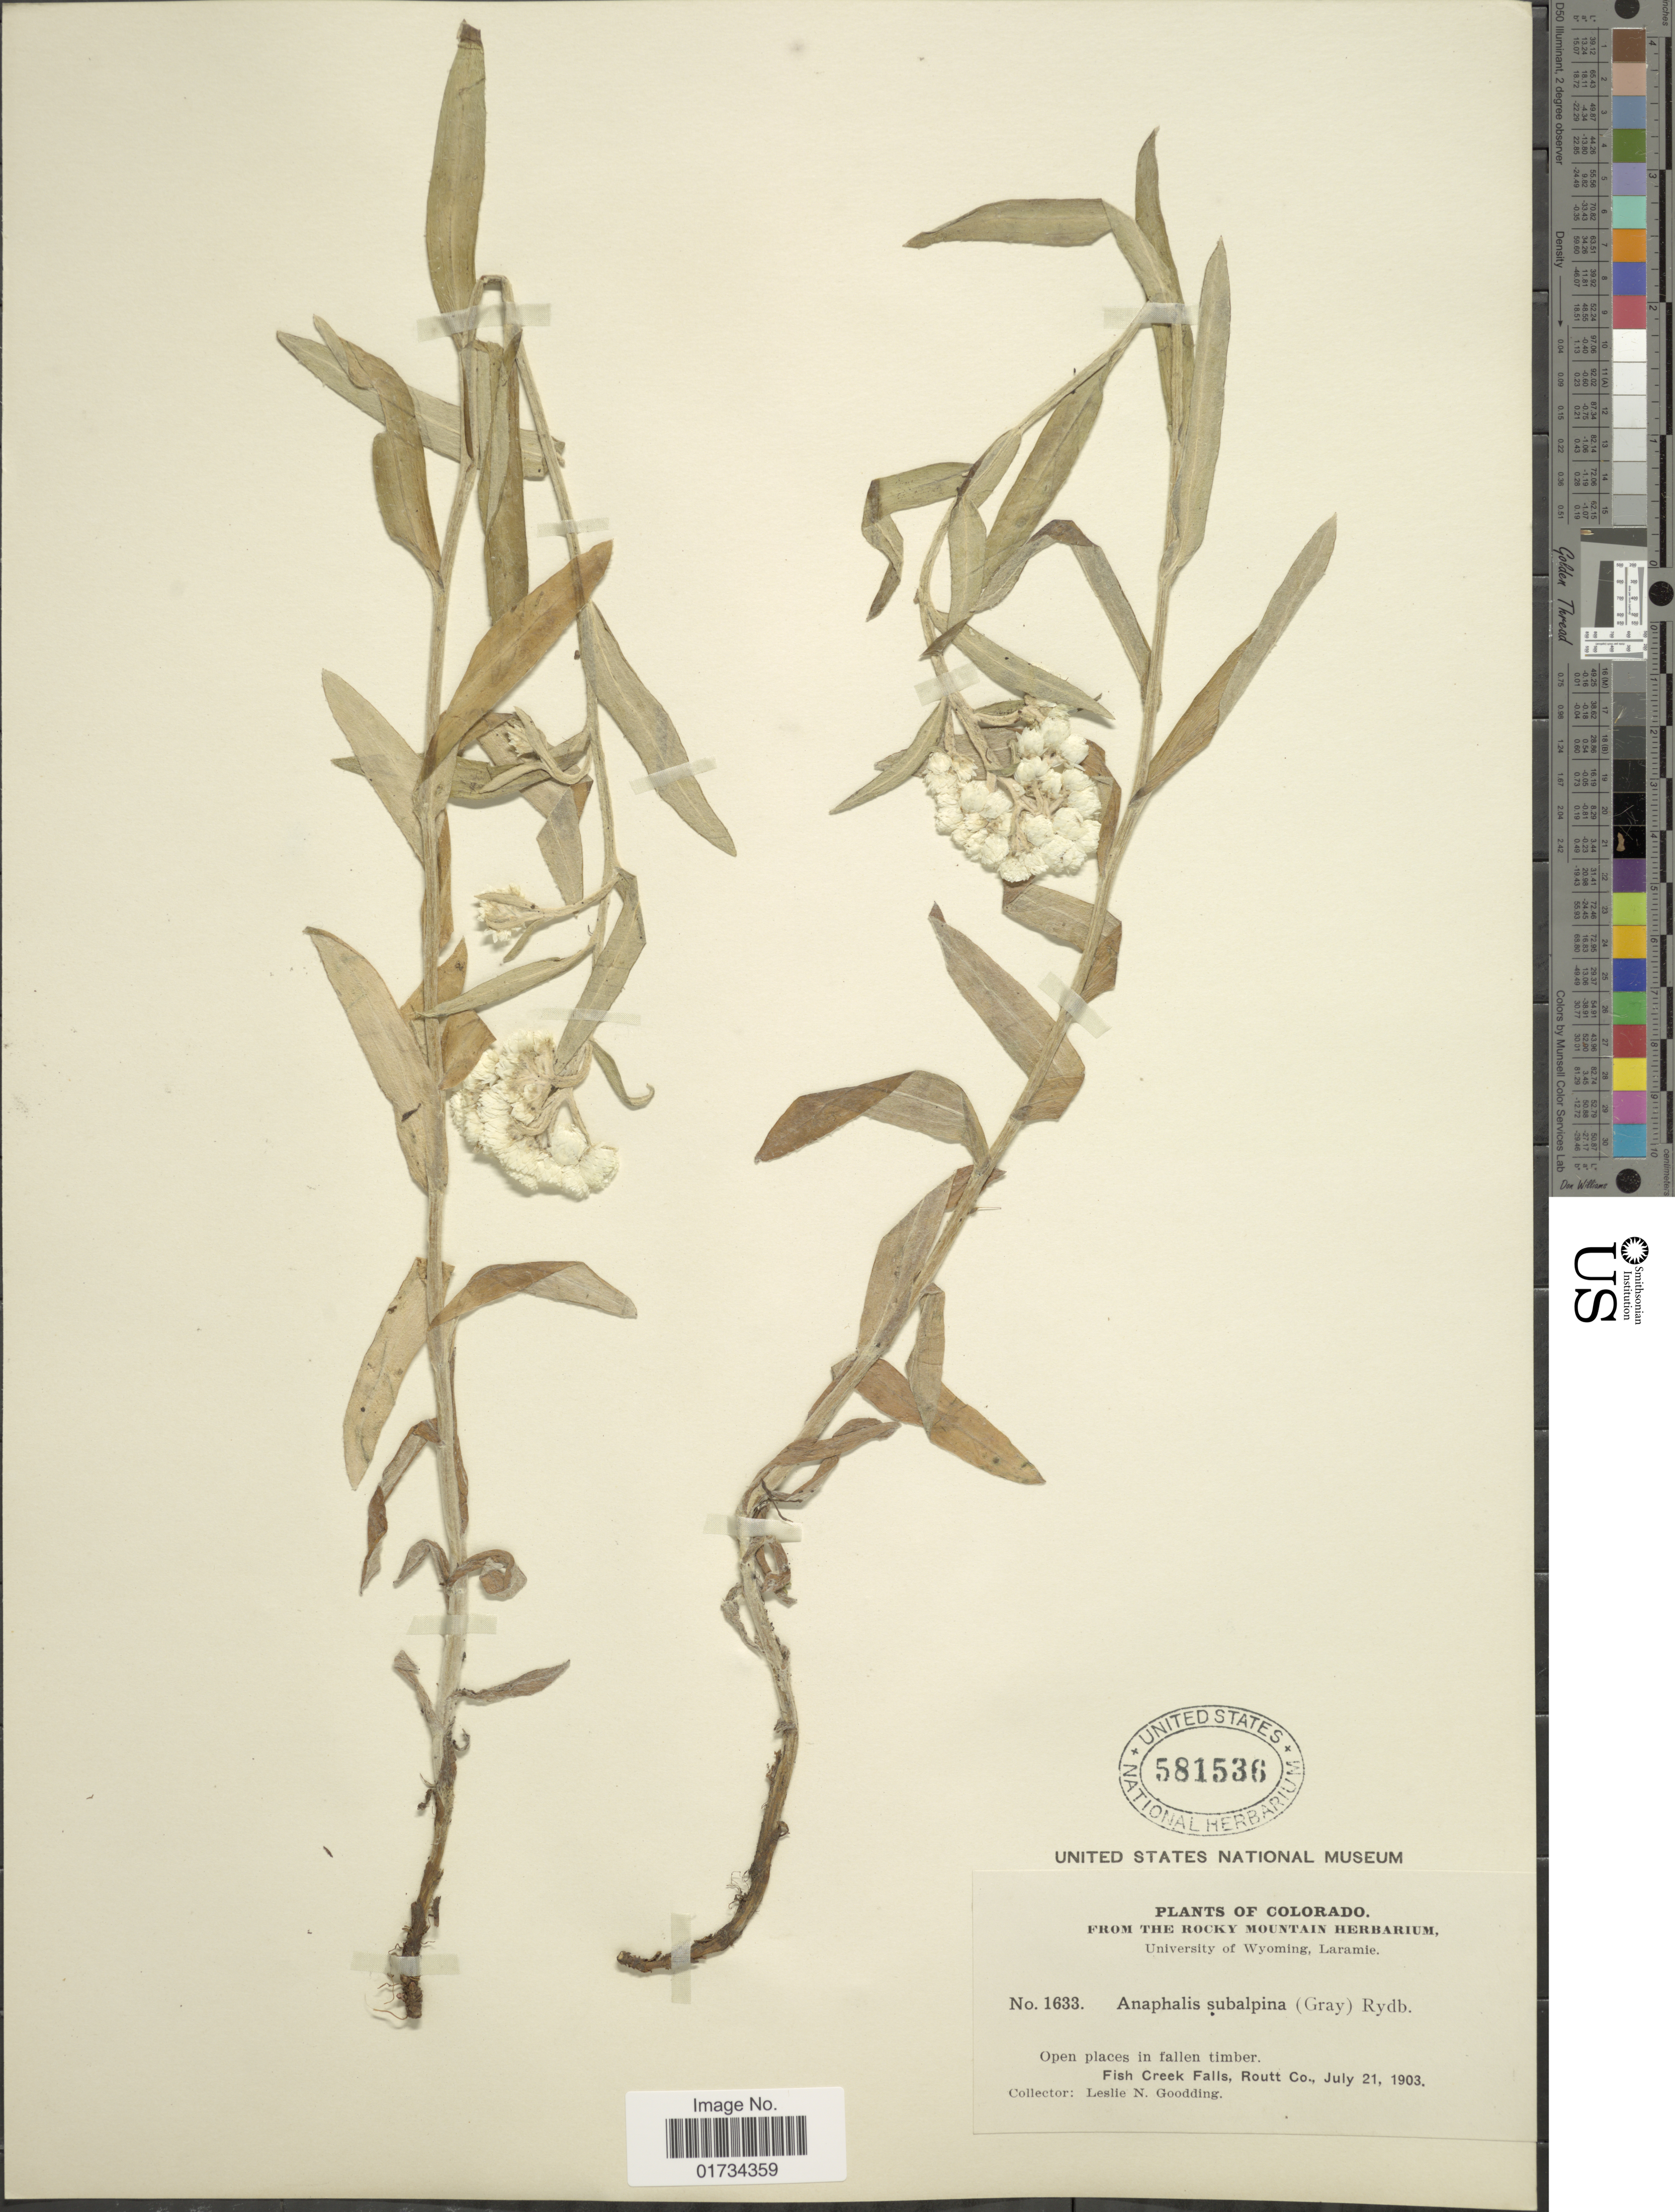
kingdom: Plantae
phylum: Tracheophyta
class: Magnoliopsida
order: Asterales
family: Asteraceae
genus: Anaphalis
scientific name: Anaphalis subalpina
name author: (A. Gray) Rydb.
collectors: L. N. Goodding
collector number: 1633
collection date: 1903-07-21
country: United States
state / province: Colorado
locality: Colorado. the Rocky Mountain. Open places in fallen timber. Fish Creek Falls, Routt Co.,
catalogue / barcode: US 581536